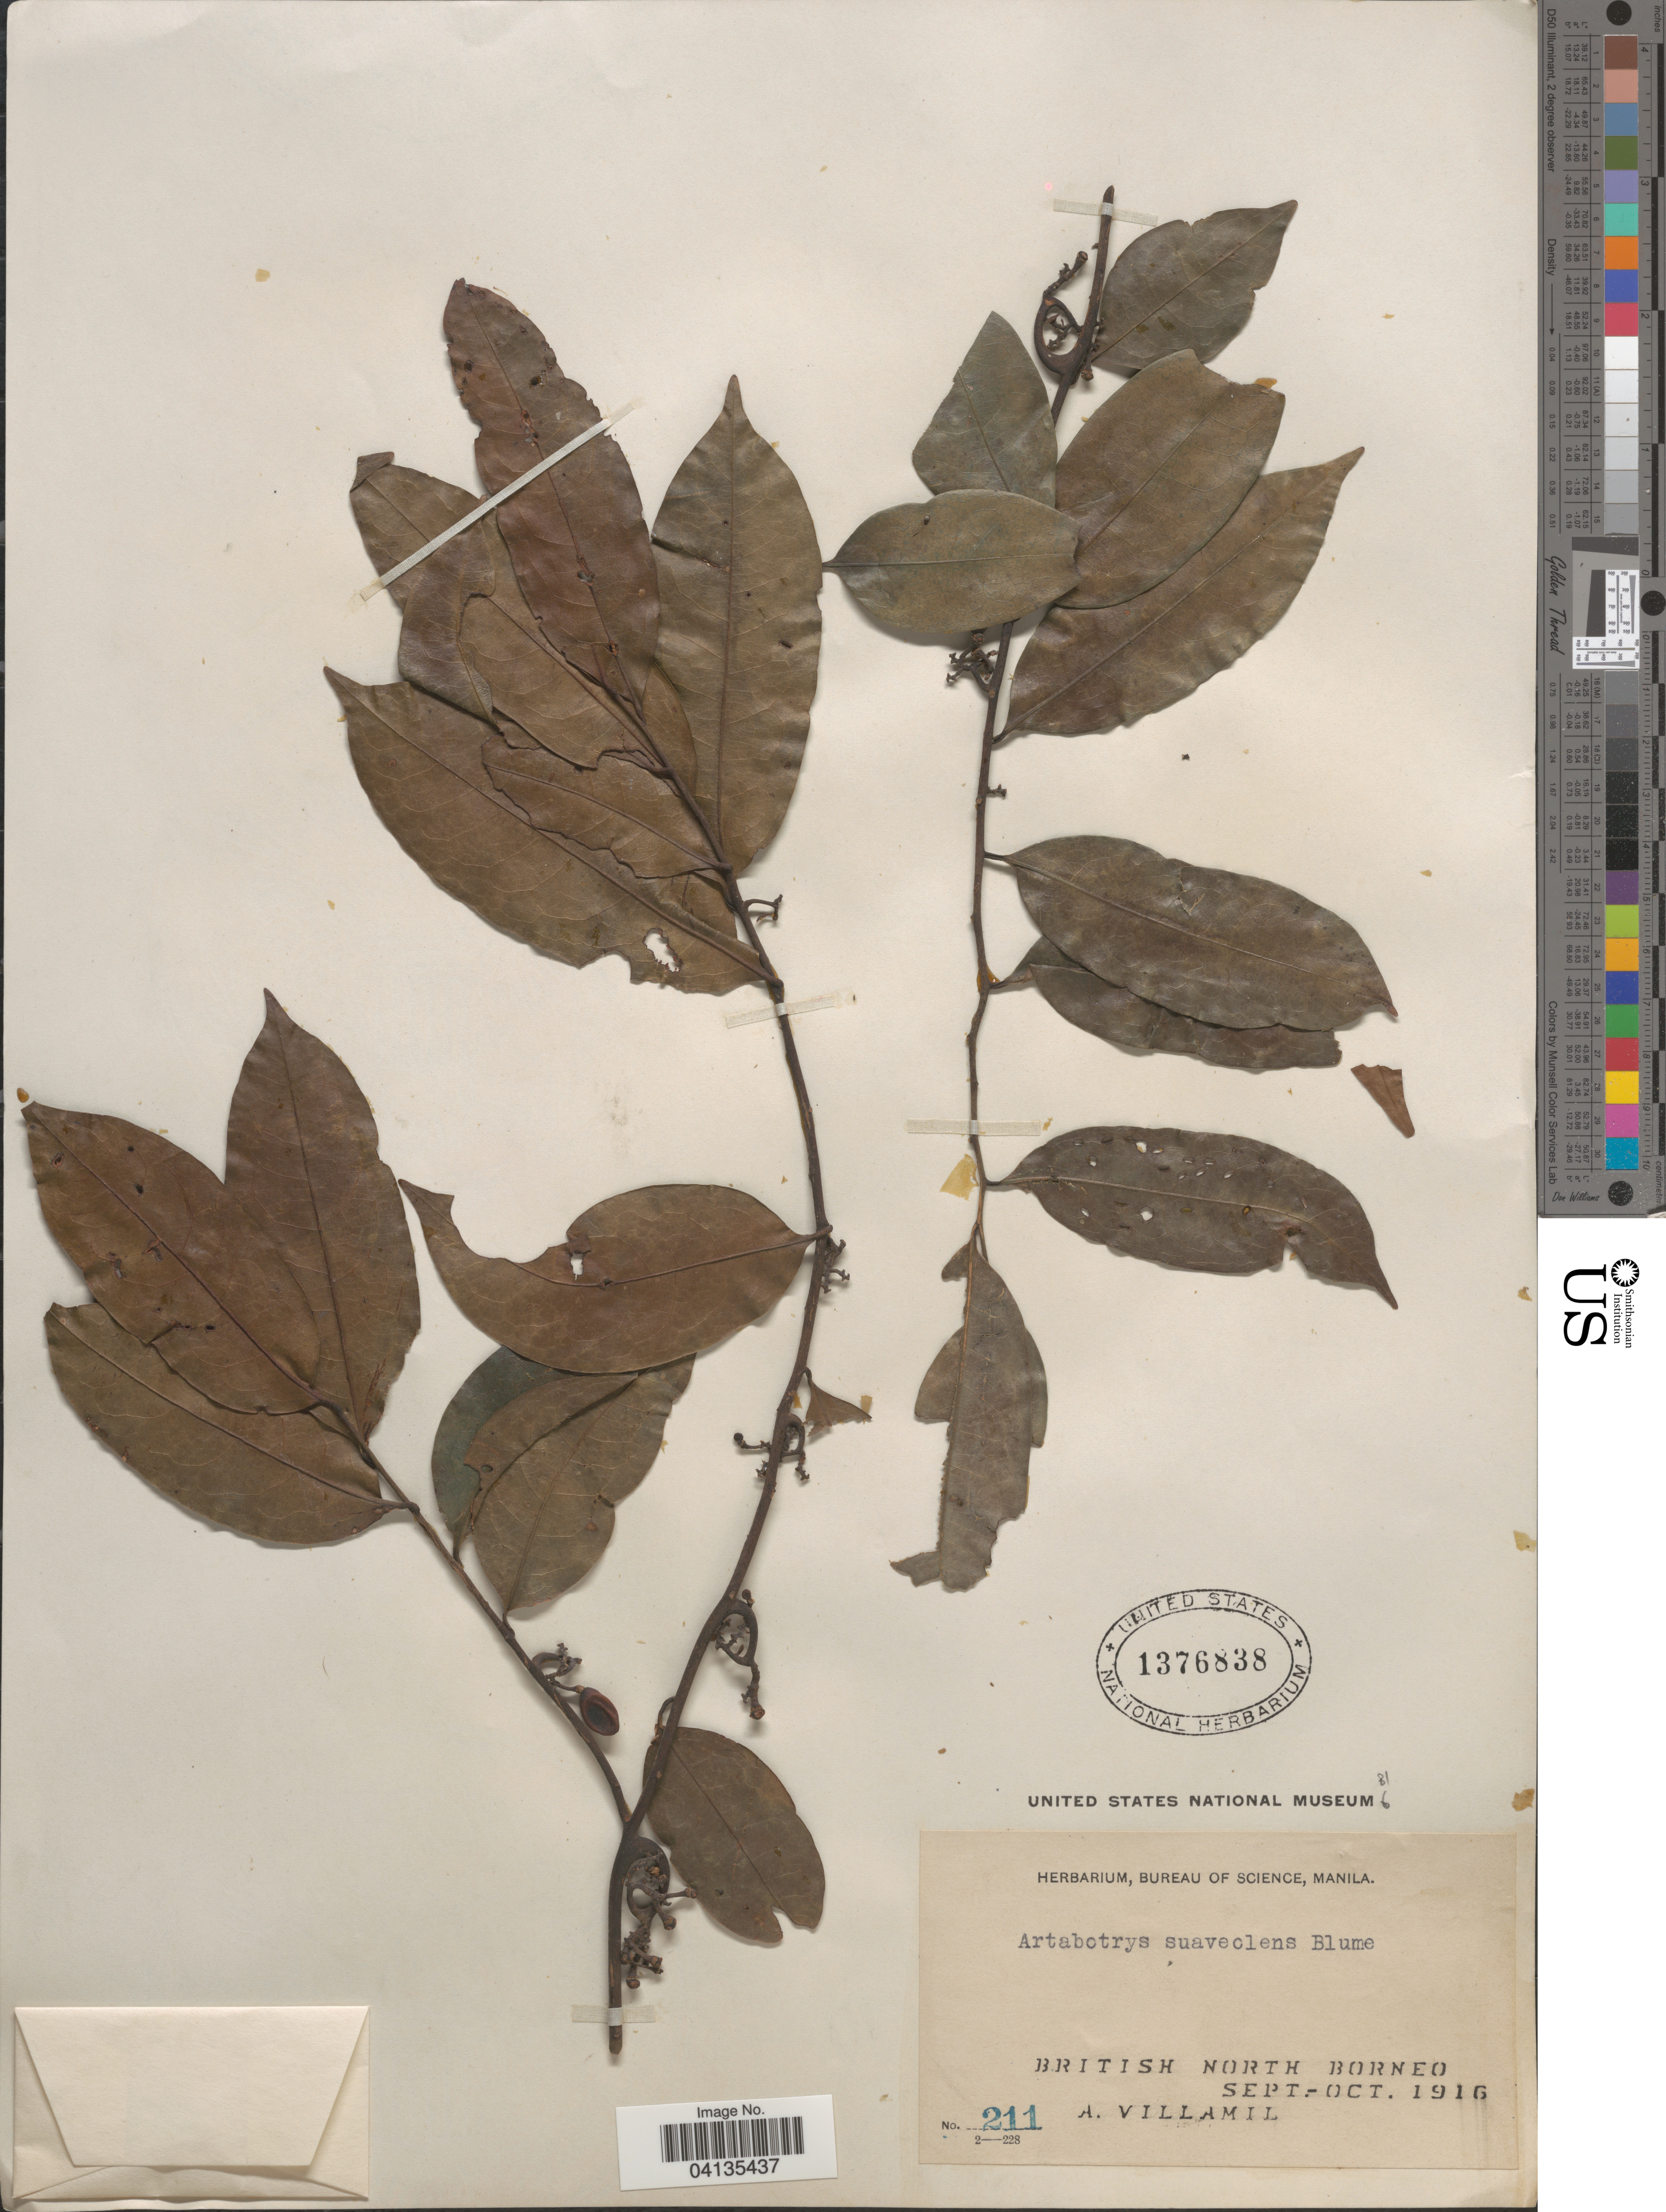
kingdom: Plantae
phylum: Tracheophyta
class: Magnoliopsida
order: Magnoliales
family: Annonaceae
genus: Artabotrys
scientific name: Artabotrys suaveolens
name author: (Blume) Blume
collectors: A. Villamil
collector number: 211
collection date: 1916-09/1916-10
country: Malaysia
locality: British North Borneo.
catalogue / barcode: US 1376838